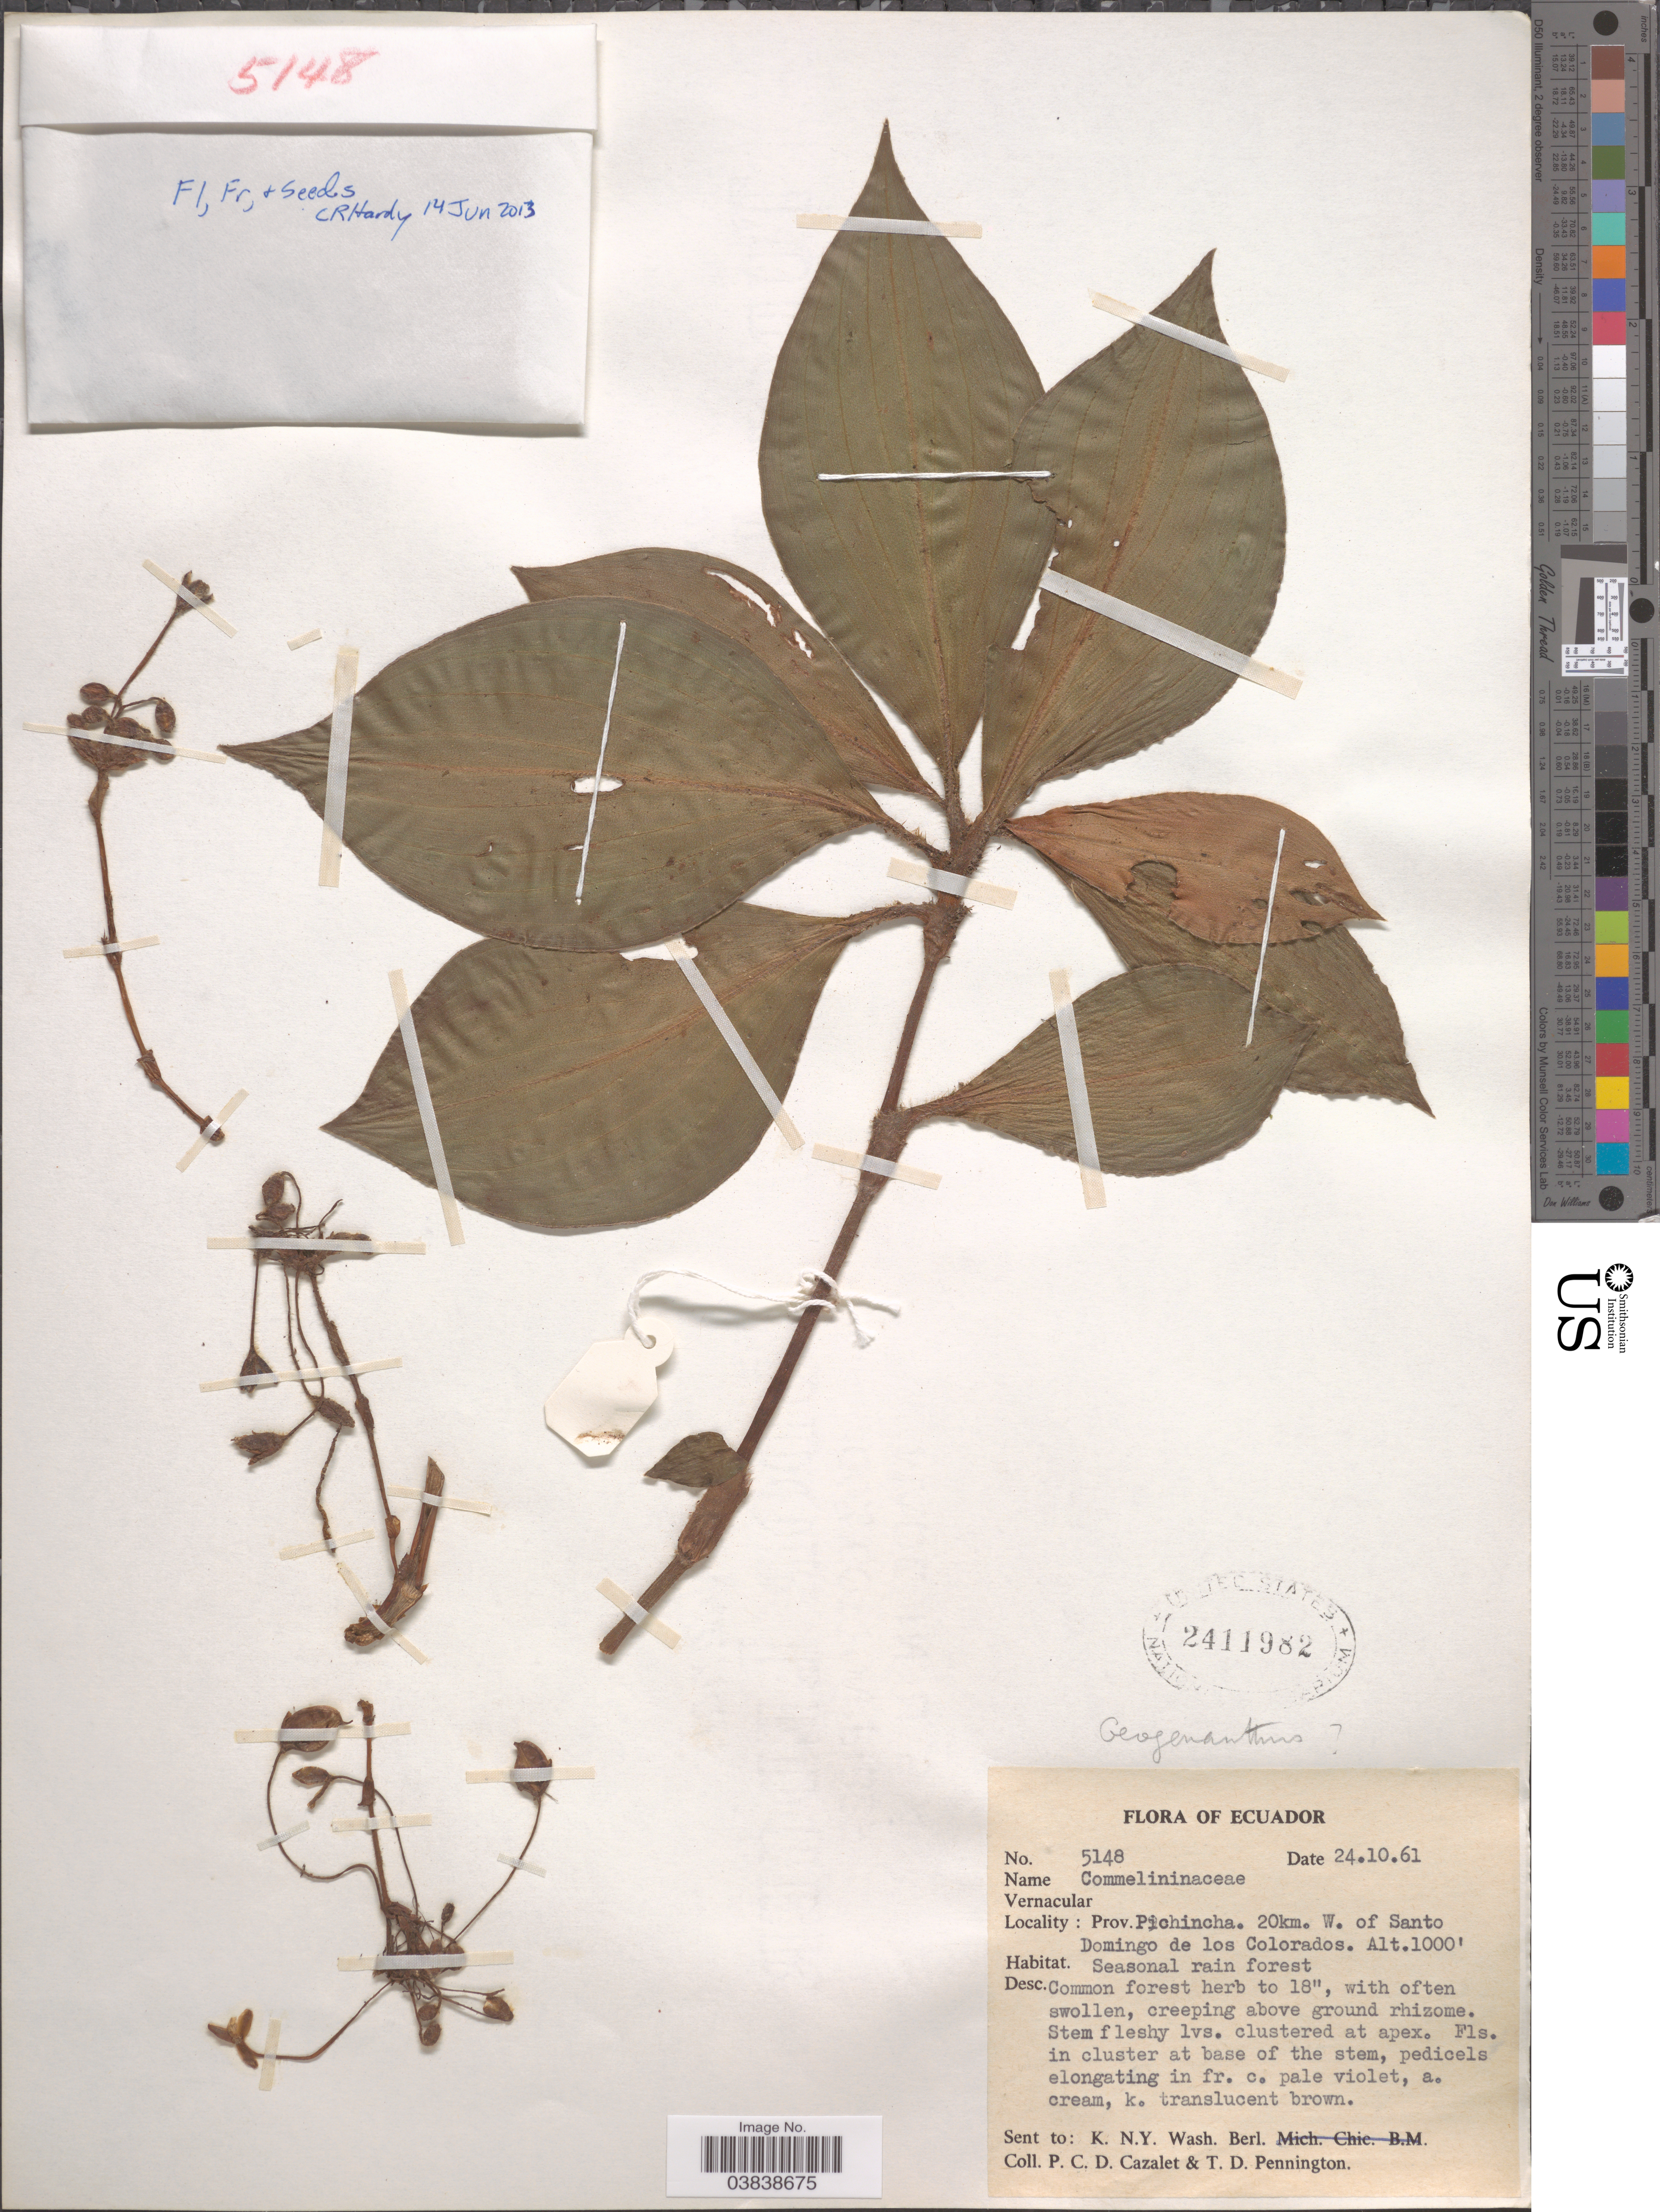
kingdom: Plantae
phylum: Tracheophyta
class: Liliopsida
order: Commelinales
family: Commelinaceae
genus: Geogenanthus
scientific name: Geogenanthus rhizanthus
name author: (Ule) G. Brückn.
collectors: P. C. D. Cazalet & T. D. Pennington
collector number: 5148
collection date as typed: Transcribed d/m/y: 24/10/61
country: Ecuador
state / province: Pichincha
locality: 20km. W. of Santo Domingo de los Colorados.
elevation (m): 305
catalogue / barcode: US 2411982